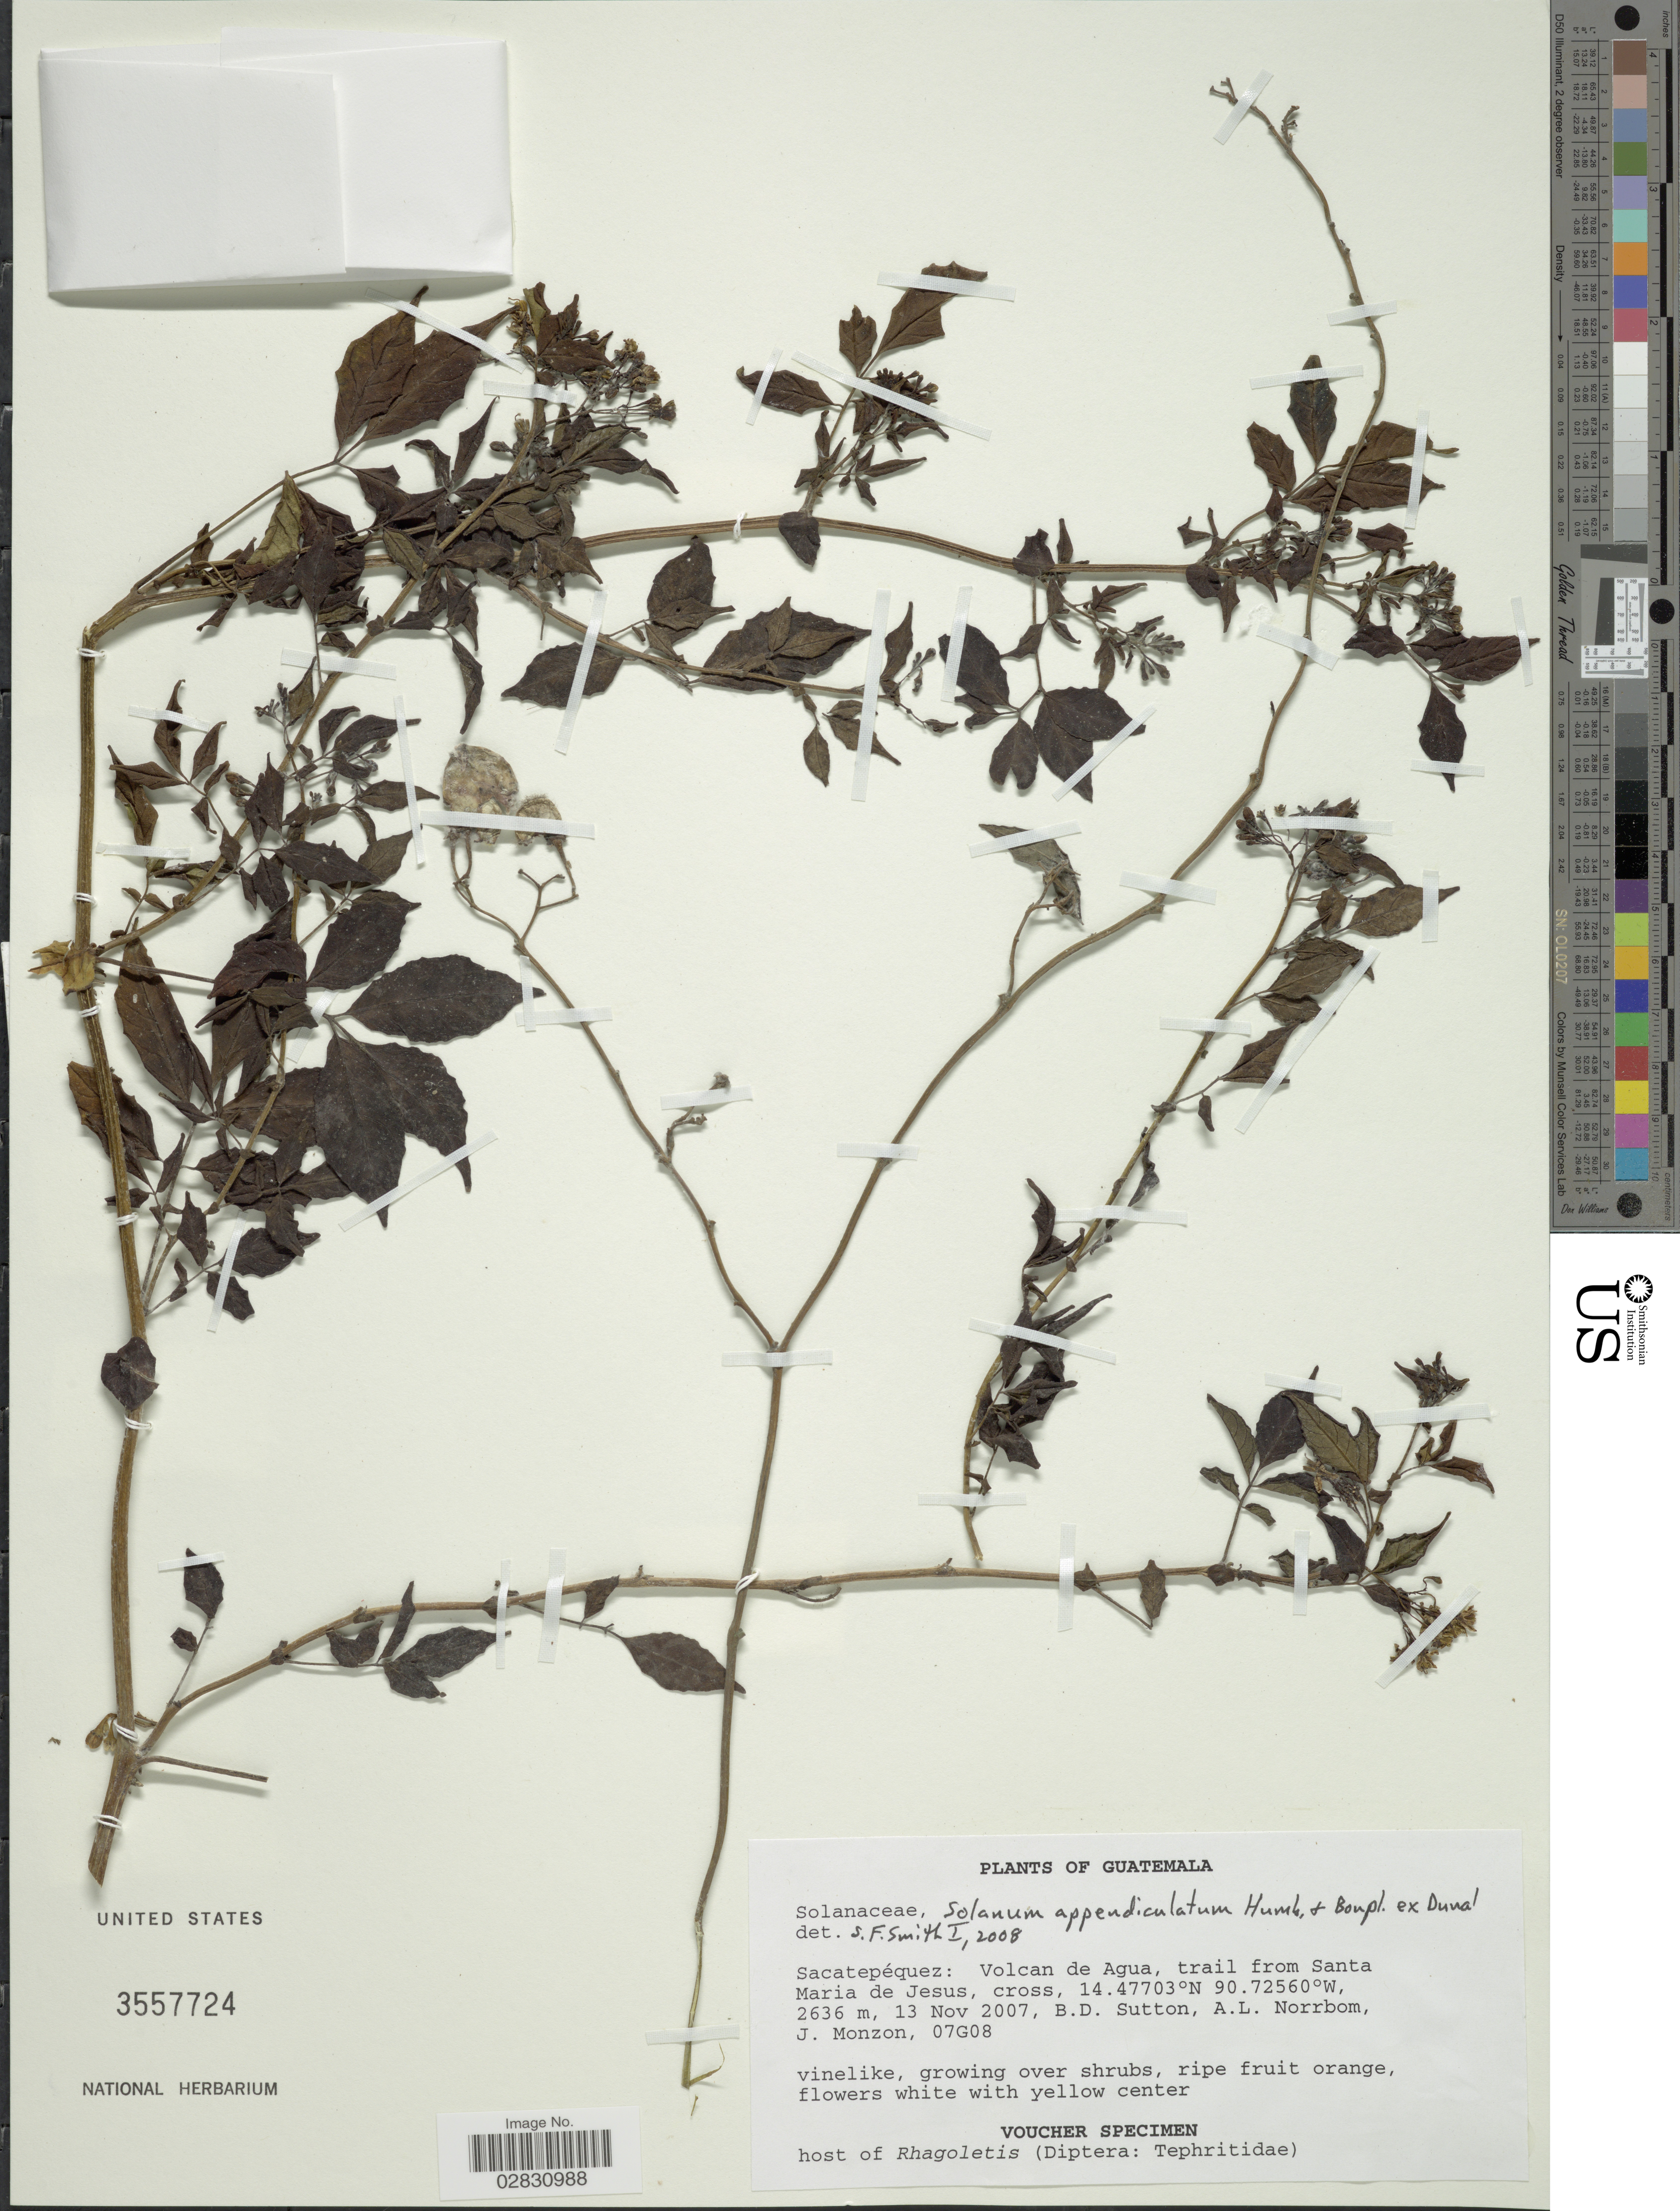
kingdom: Plantae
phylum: Tracheophyta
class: Magnoliopsida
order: Solanales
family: Solanaceae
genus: Solanum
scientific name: Solanum appendiculatum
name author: Humb. & Bonpl. ex Dunal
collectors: B. Sutton, A. L. Norrbom & J. Monzon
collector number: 07G08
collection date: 2007-11-13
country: Guatemala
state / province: Sacatepéquez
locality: Sacatepéquez: Volcan de Agua, trail from Santa Maria de Jesus, cross.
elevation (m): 2636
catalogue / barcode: US 3557724